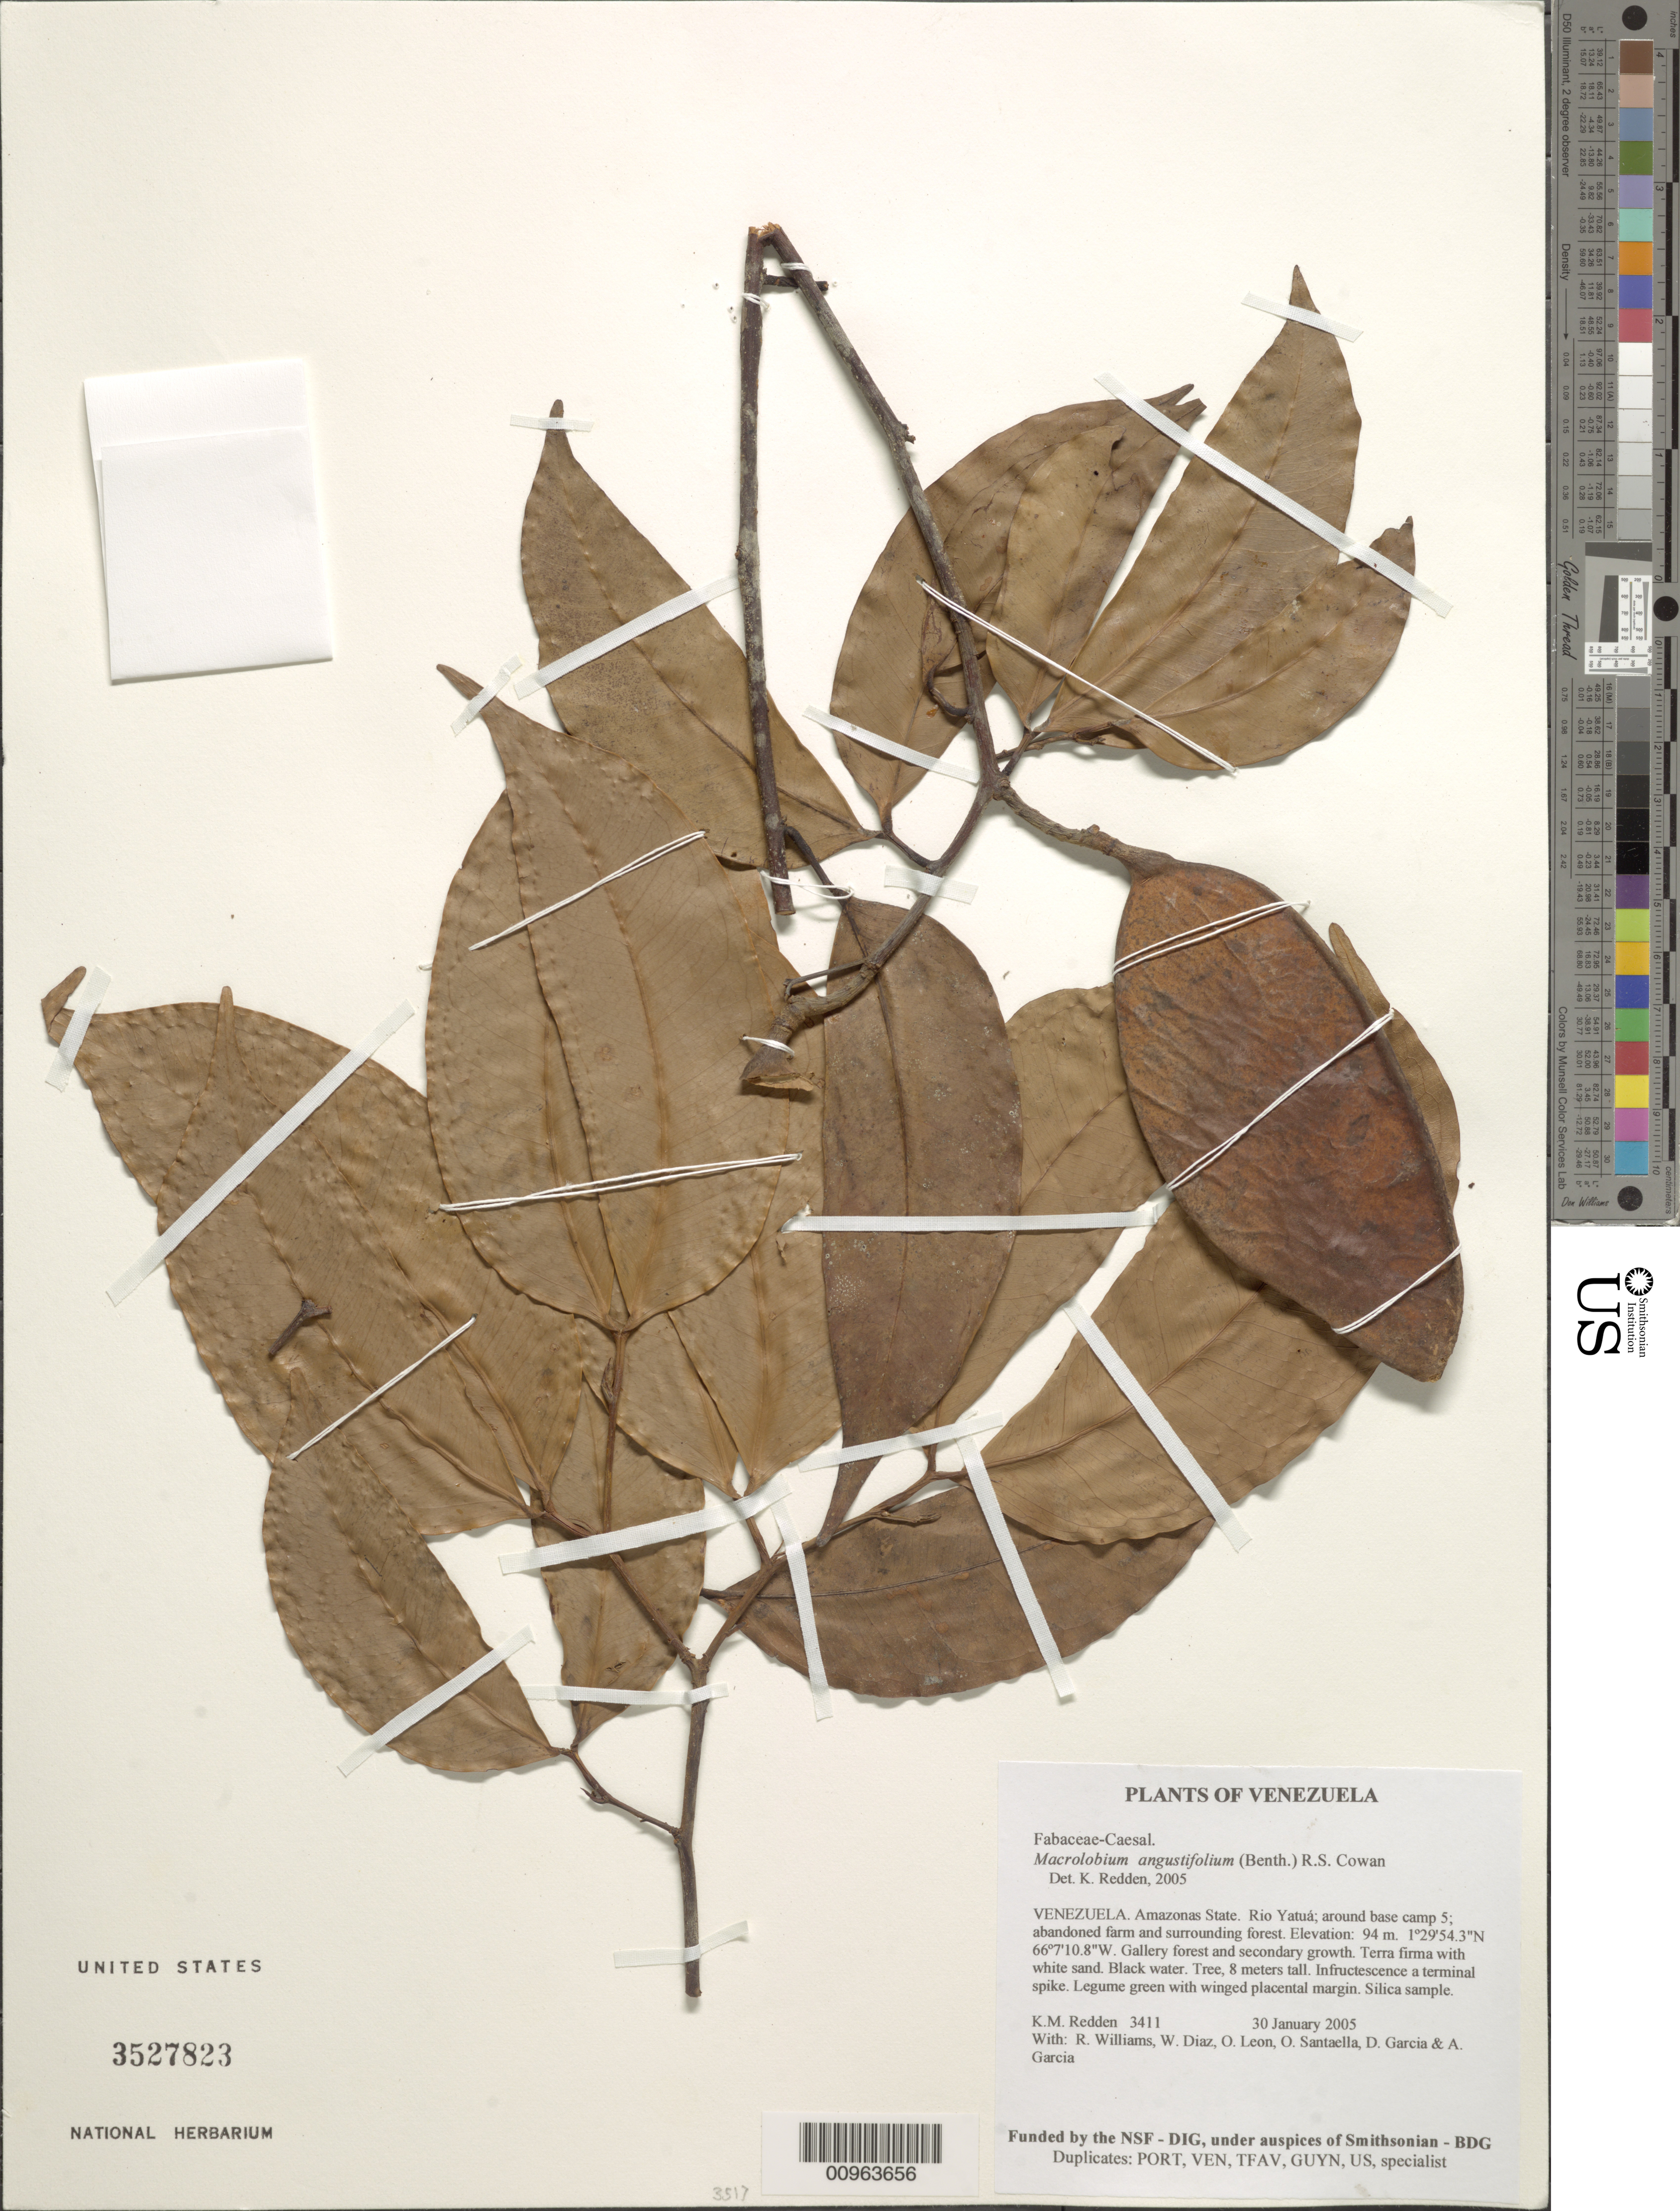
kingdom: Plantae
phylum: Tracheophyta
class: Magnoliopsida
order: Fabales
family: Fabaceae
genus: Macrolobium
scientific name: Macrolobium angustifolium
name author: (Benth.) R.S. Cowan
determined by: Rico Arce, María de Lourdes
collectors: K. M. Redden, R. Williams, W. Díaz P., O. León, O. Santaella, D. Garcia & A. Garcia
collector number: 3411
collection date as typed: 30 January 2005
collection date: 2005-01-30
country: Venezuela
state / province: Amazonas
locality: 09 - Rio Yatuá; around base camp 5; abandoned farm and surrounding forest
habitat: Gallery forest and secondary growth. Terra firma with white sand. Black water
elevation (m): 94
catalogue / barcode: US 3527823